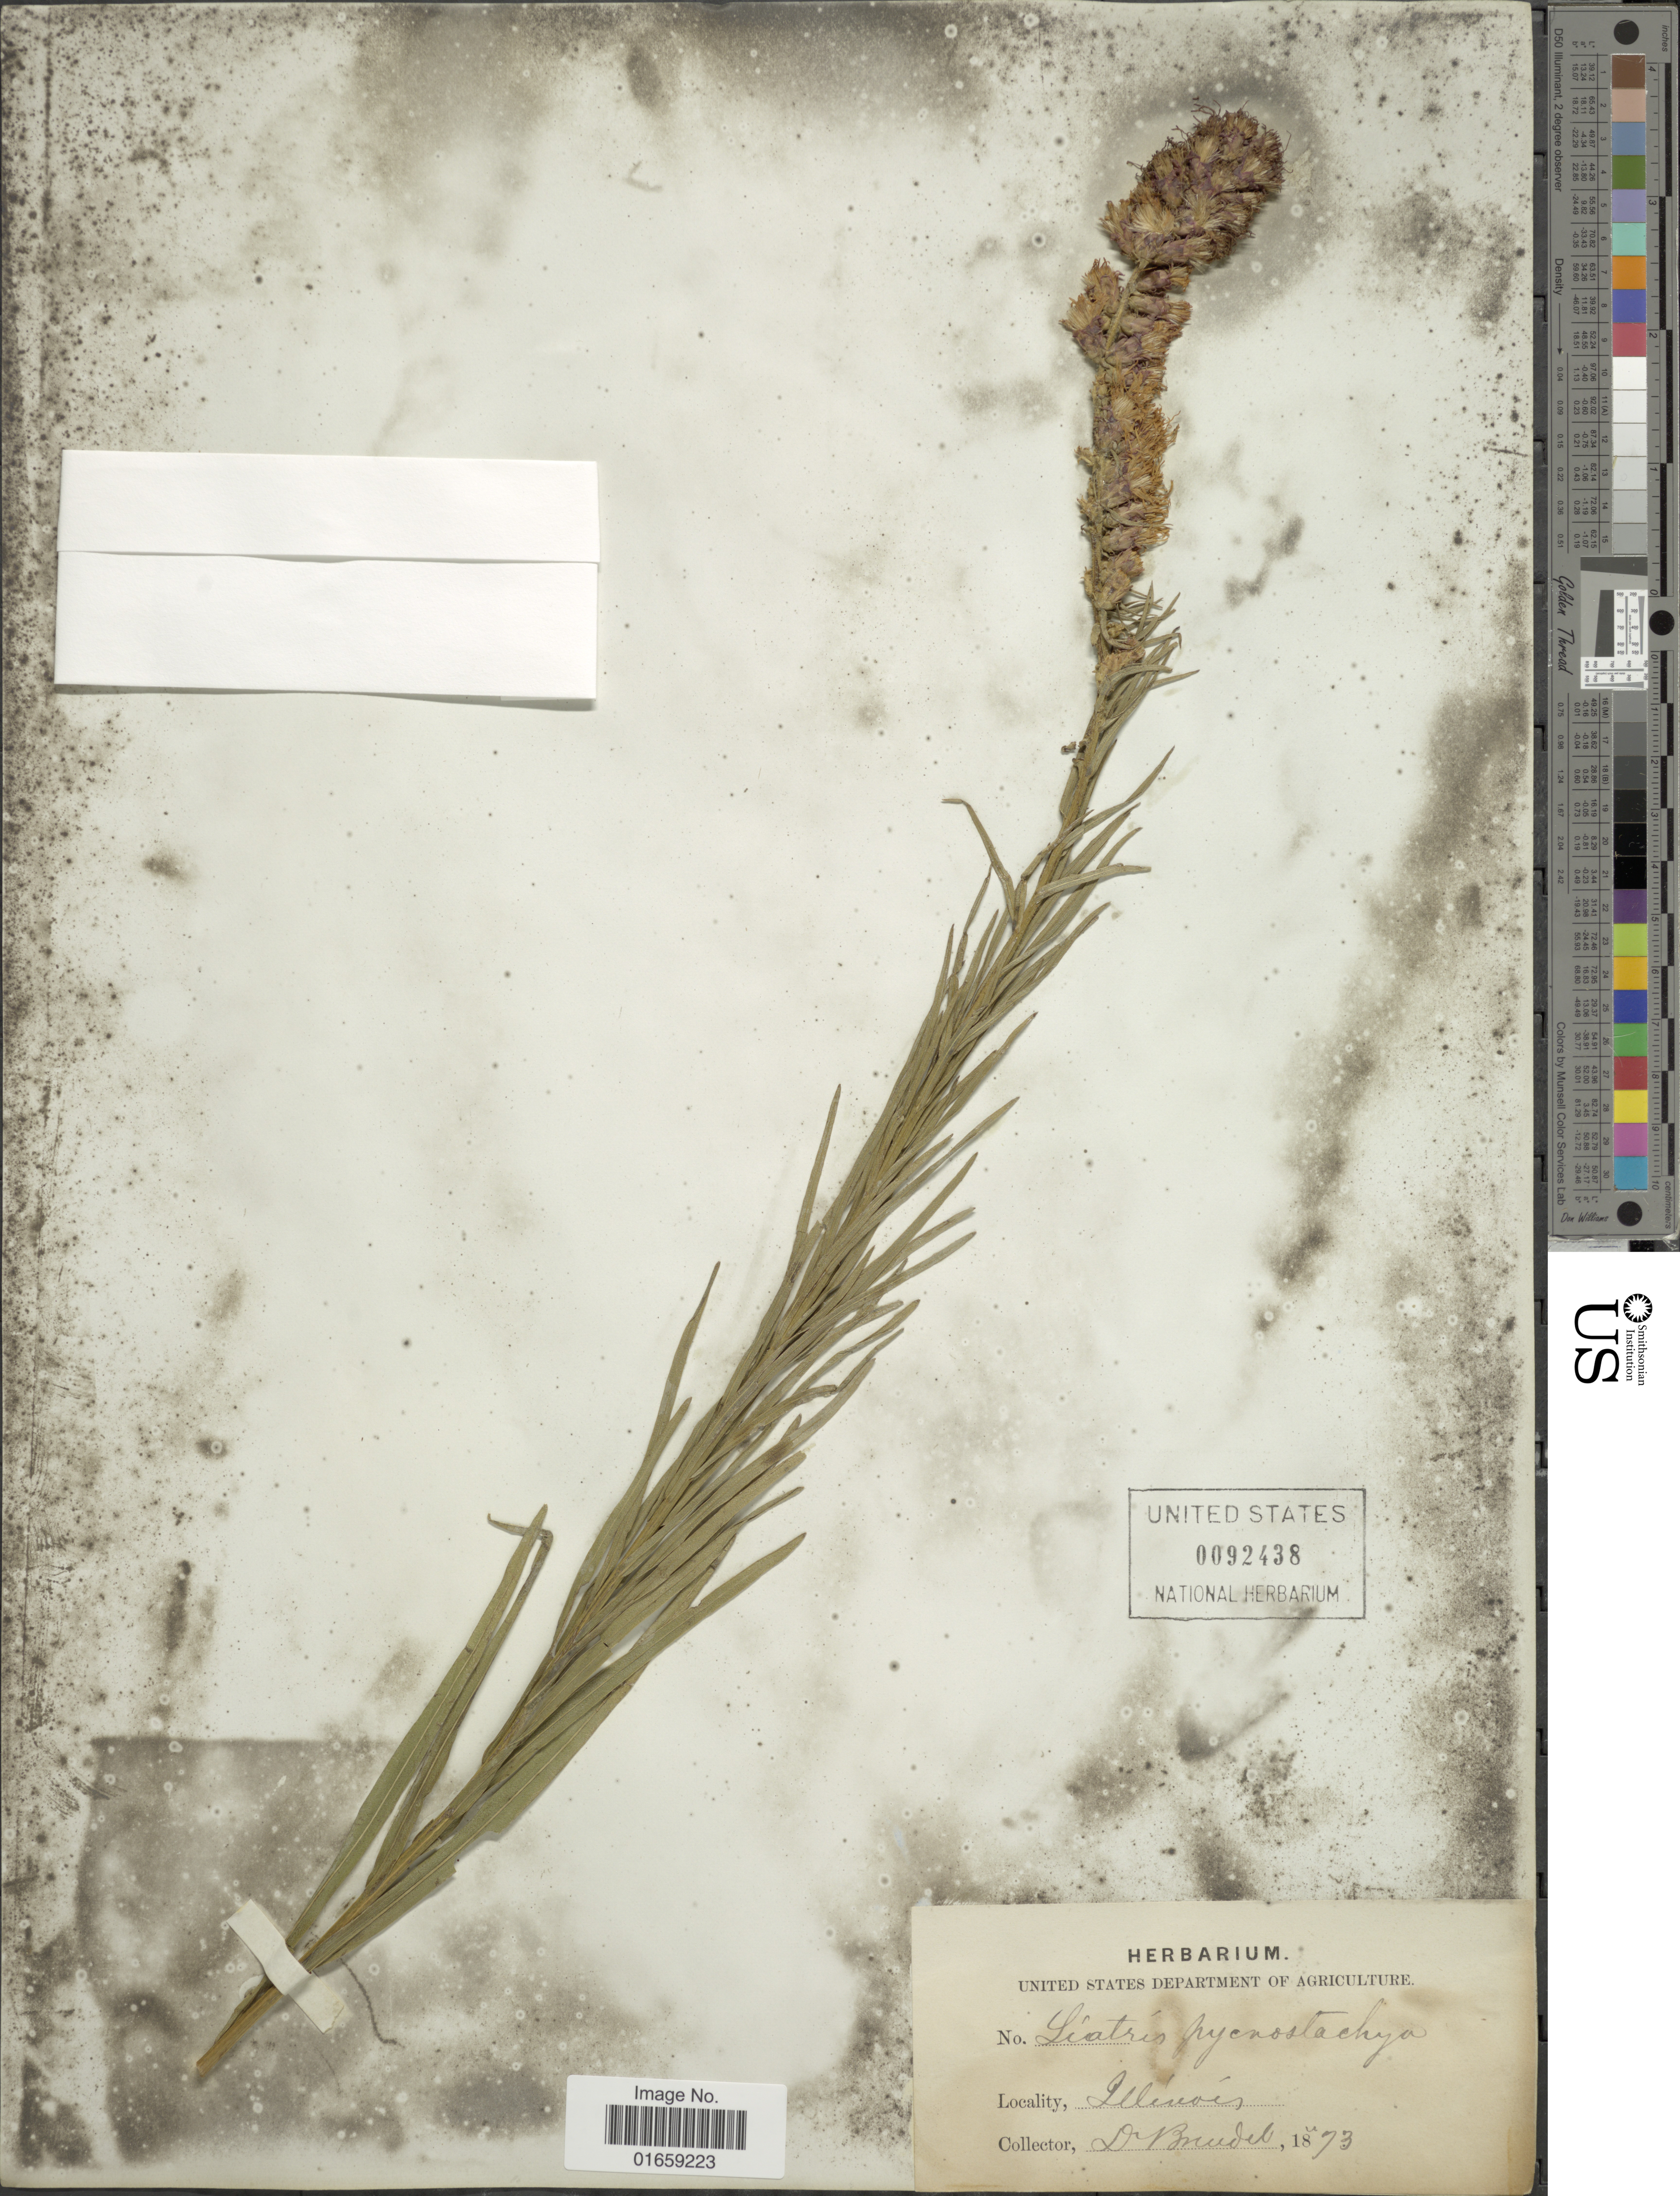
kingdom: Plantae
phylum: Tracheophyta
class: Magnoliopsida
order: Asterales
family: Asteraceae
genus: Liatris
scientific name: Liatris pycnostachya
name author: Michx.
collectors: F. Brendel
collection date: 1873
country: United States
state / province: Illinois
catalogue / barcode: US 92438